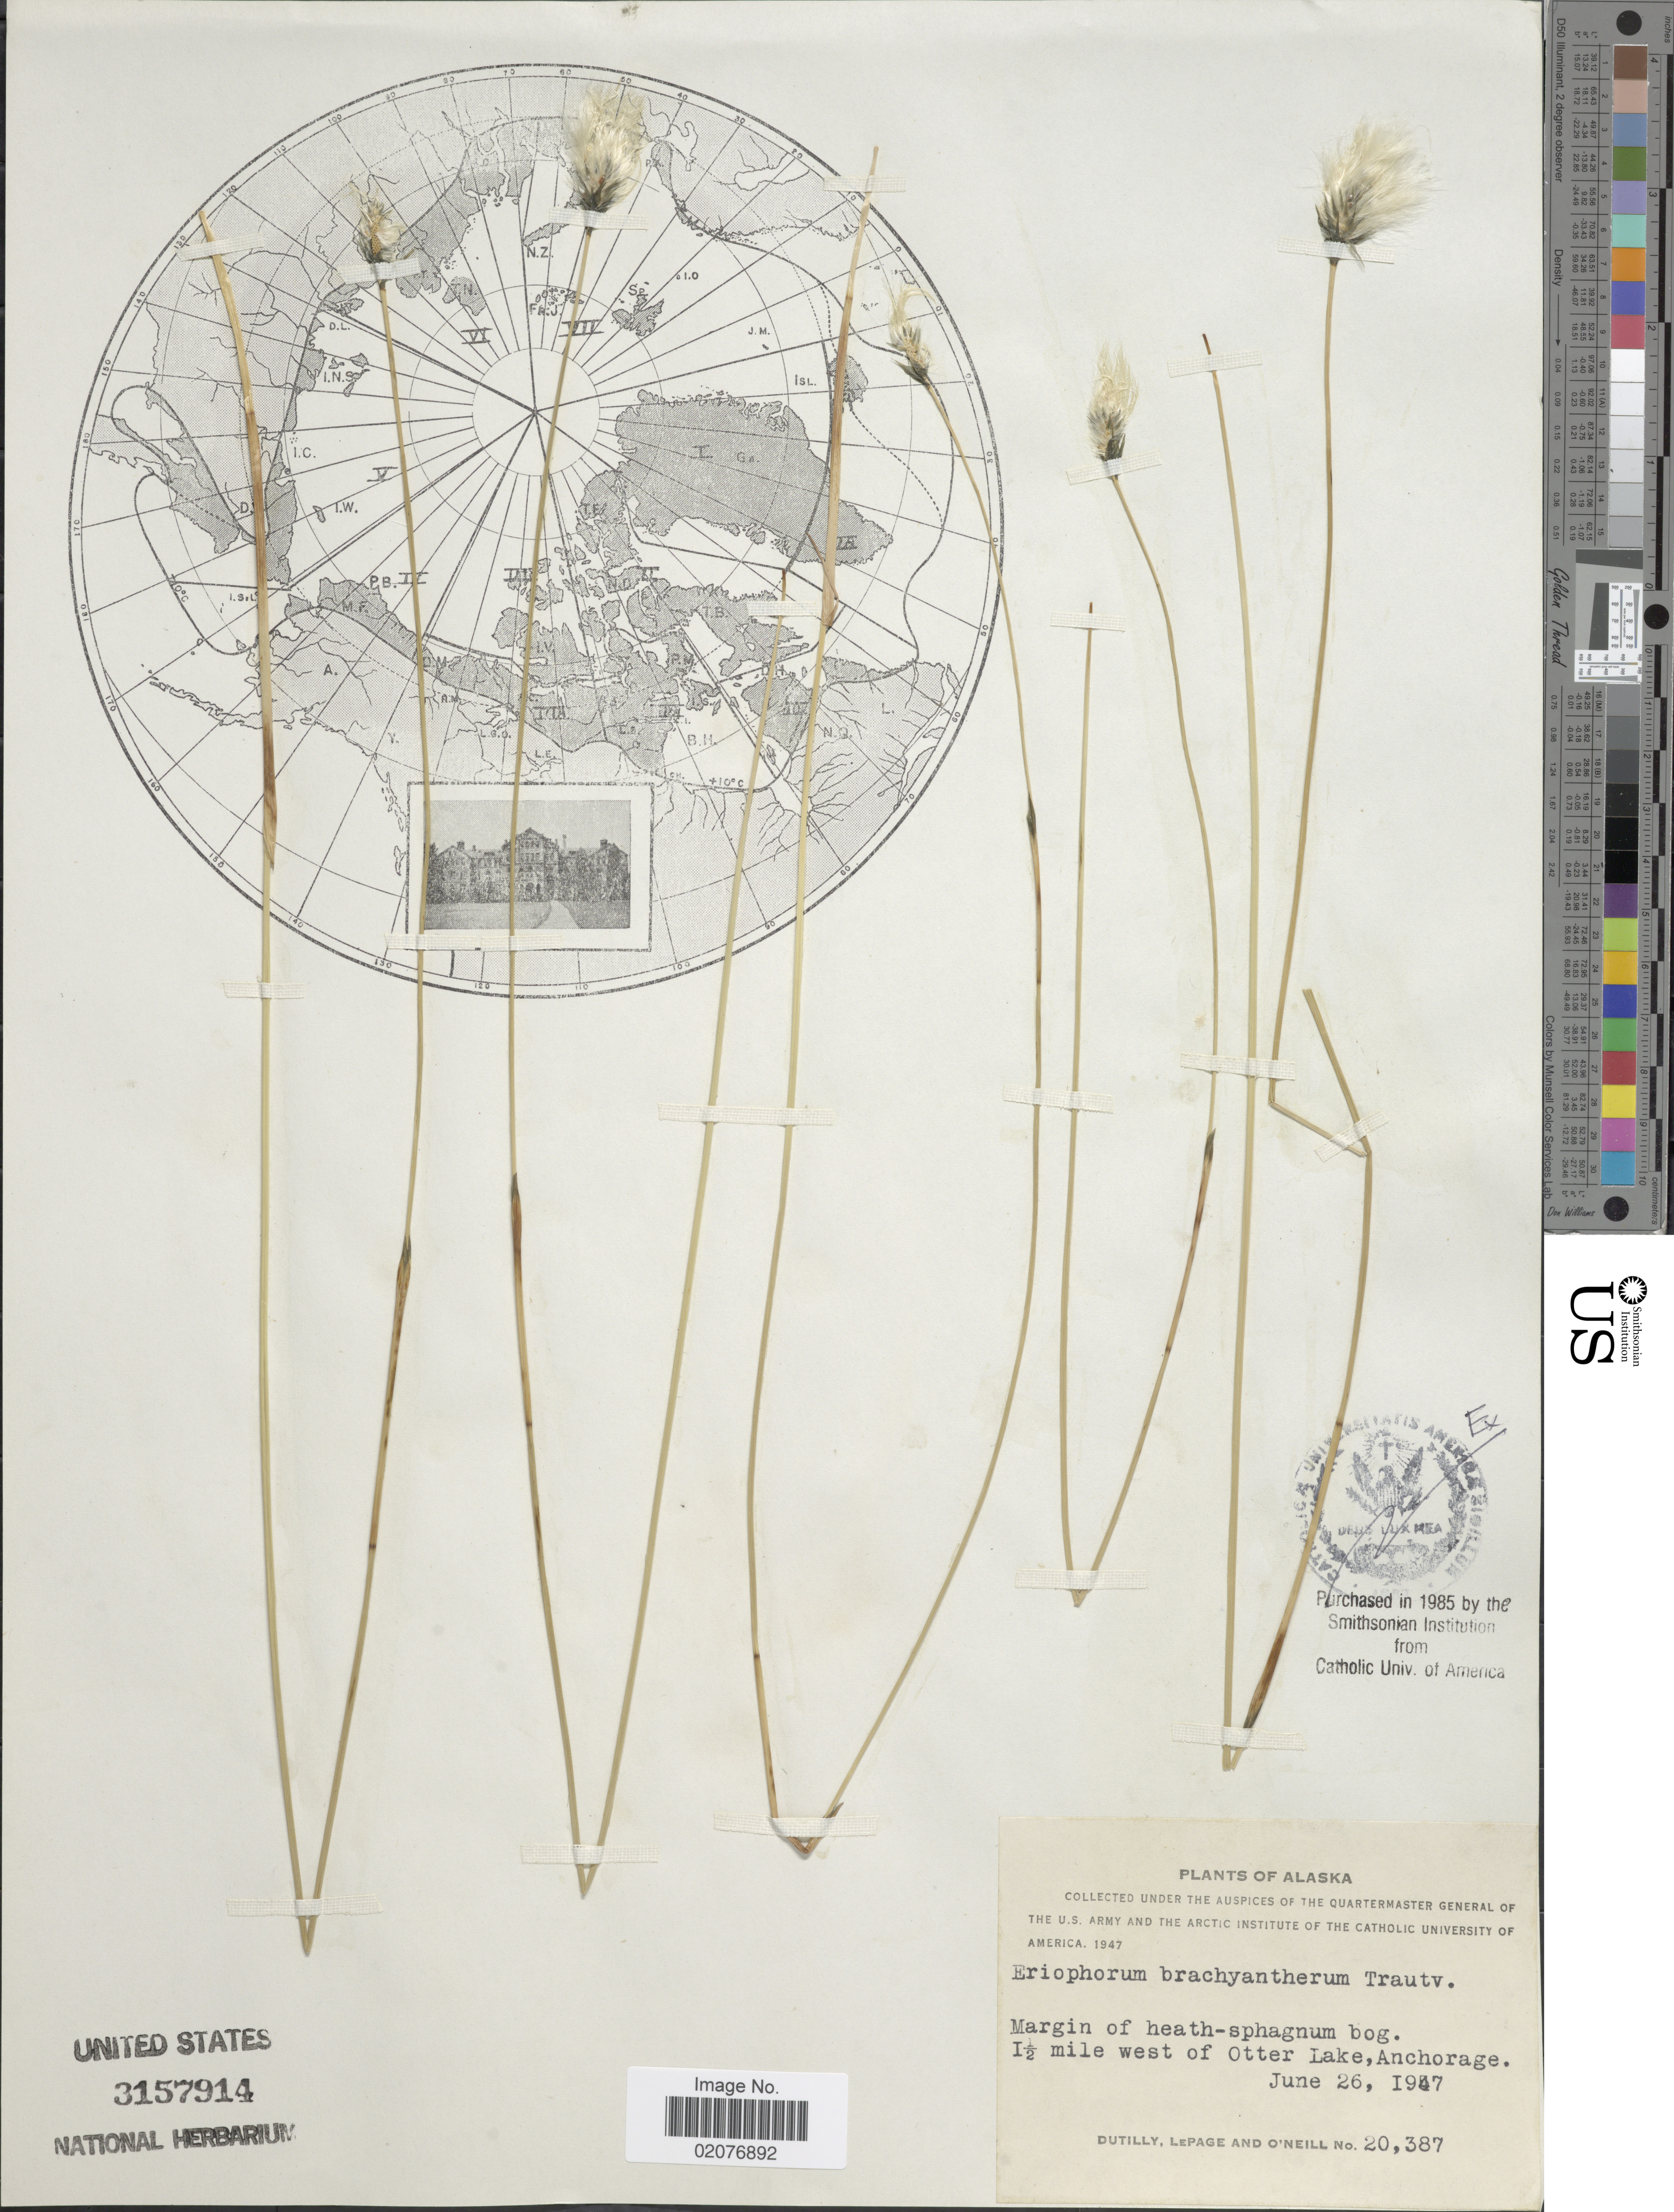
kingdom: Plantae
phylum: Tracheophyta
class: Liliopsida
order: Poales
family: Cyperaceae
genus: Eriophorum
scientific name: Eriophorum brachyantherum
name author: Trautv. & C.A. Mey.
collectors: -. Dutilly, -. LePage & O' Neill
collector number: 20387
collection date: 1947-06-26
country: United States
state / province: Alaska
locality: Margin of heath-sphagnum bog. 1½ mile west of Otter Lake, Anchorage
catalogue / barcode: US 3157914